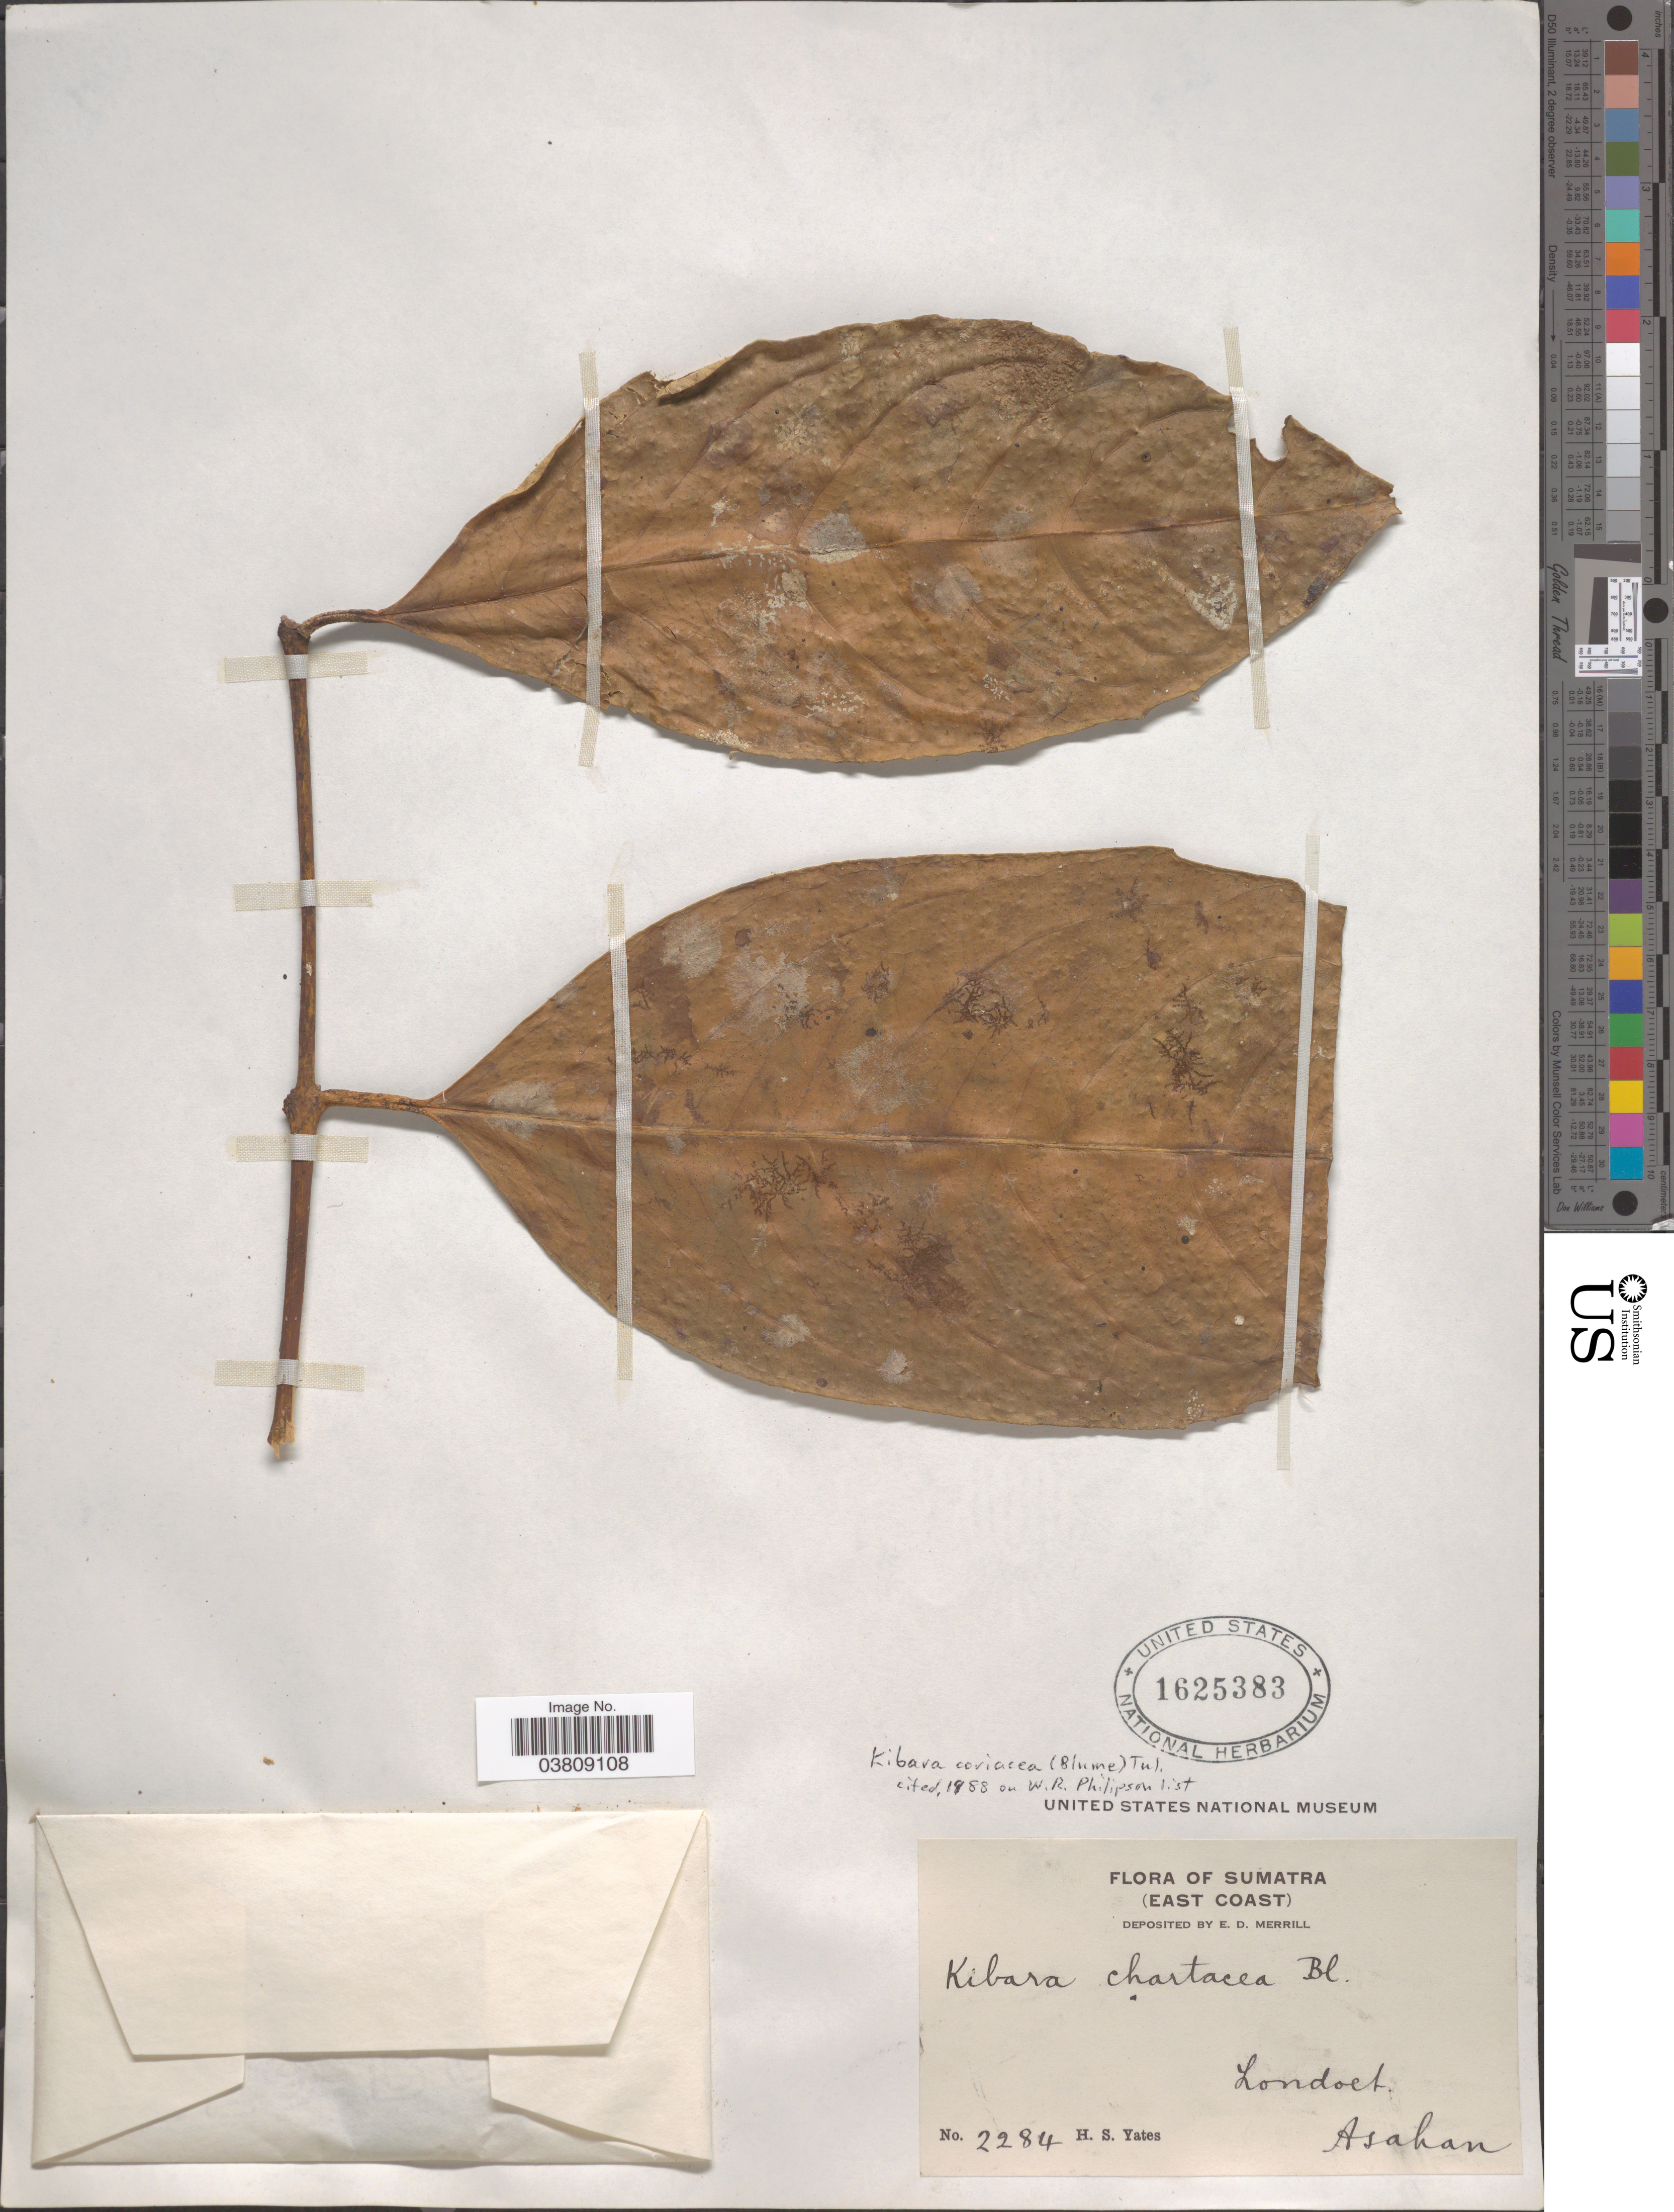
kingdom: Plantae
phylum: Tracheophyta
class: Magnoliopsida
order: Laurales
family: Monimiaceae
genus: Kibara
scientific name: Kibara coriacea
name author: (Blume) Hook. f. & Thomson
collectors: H. S. Yates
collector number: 2284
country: Indonesia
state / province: Sumatra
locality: East Coast. Londoet. Asahan.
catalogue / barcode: US 1625383